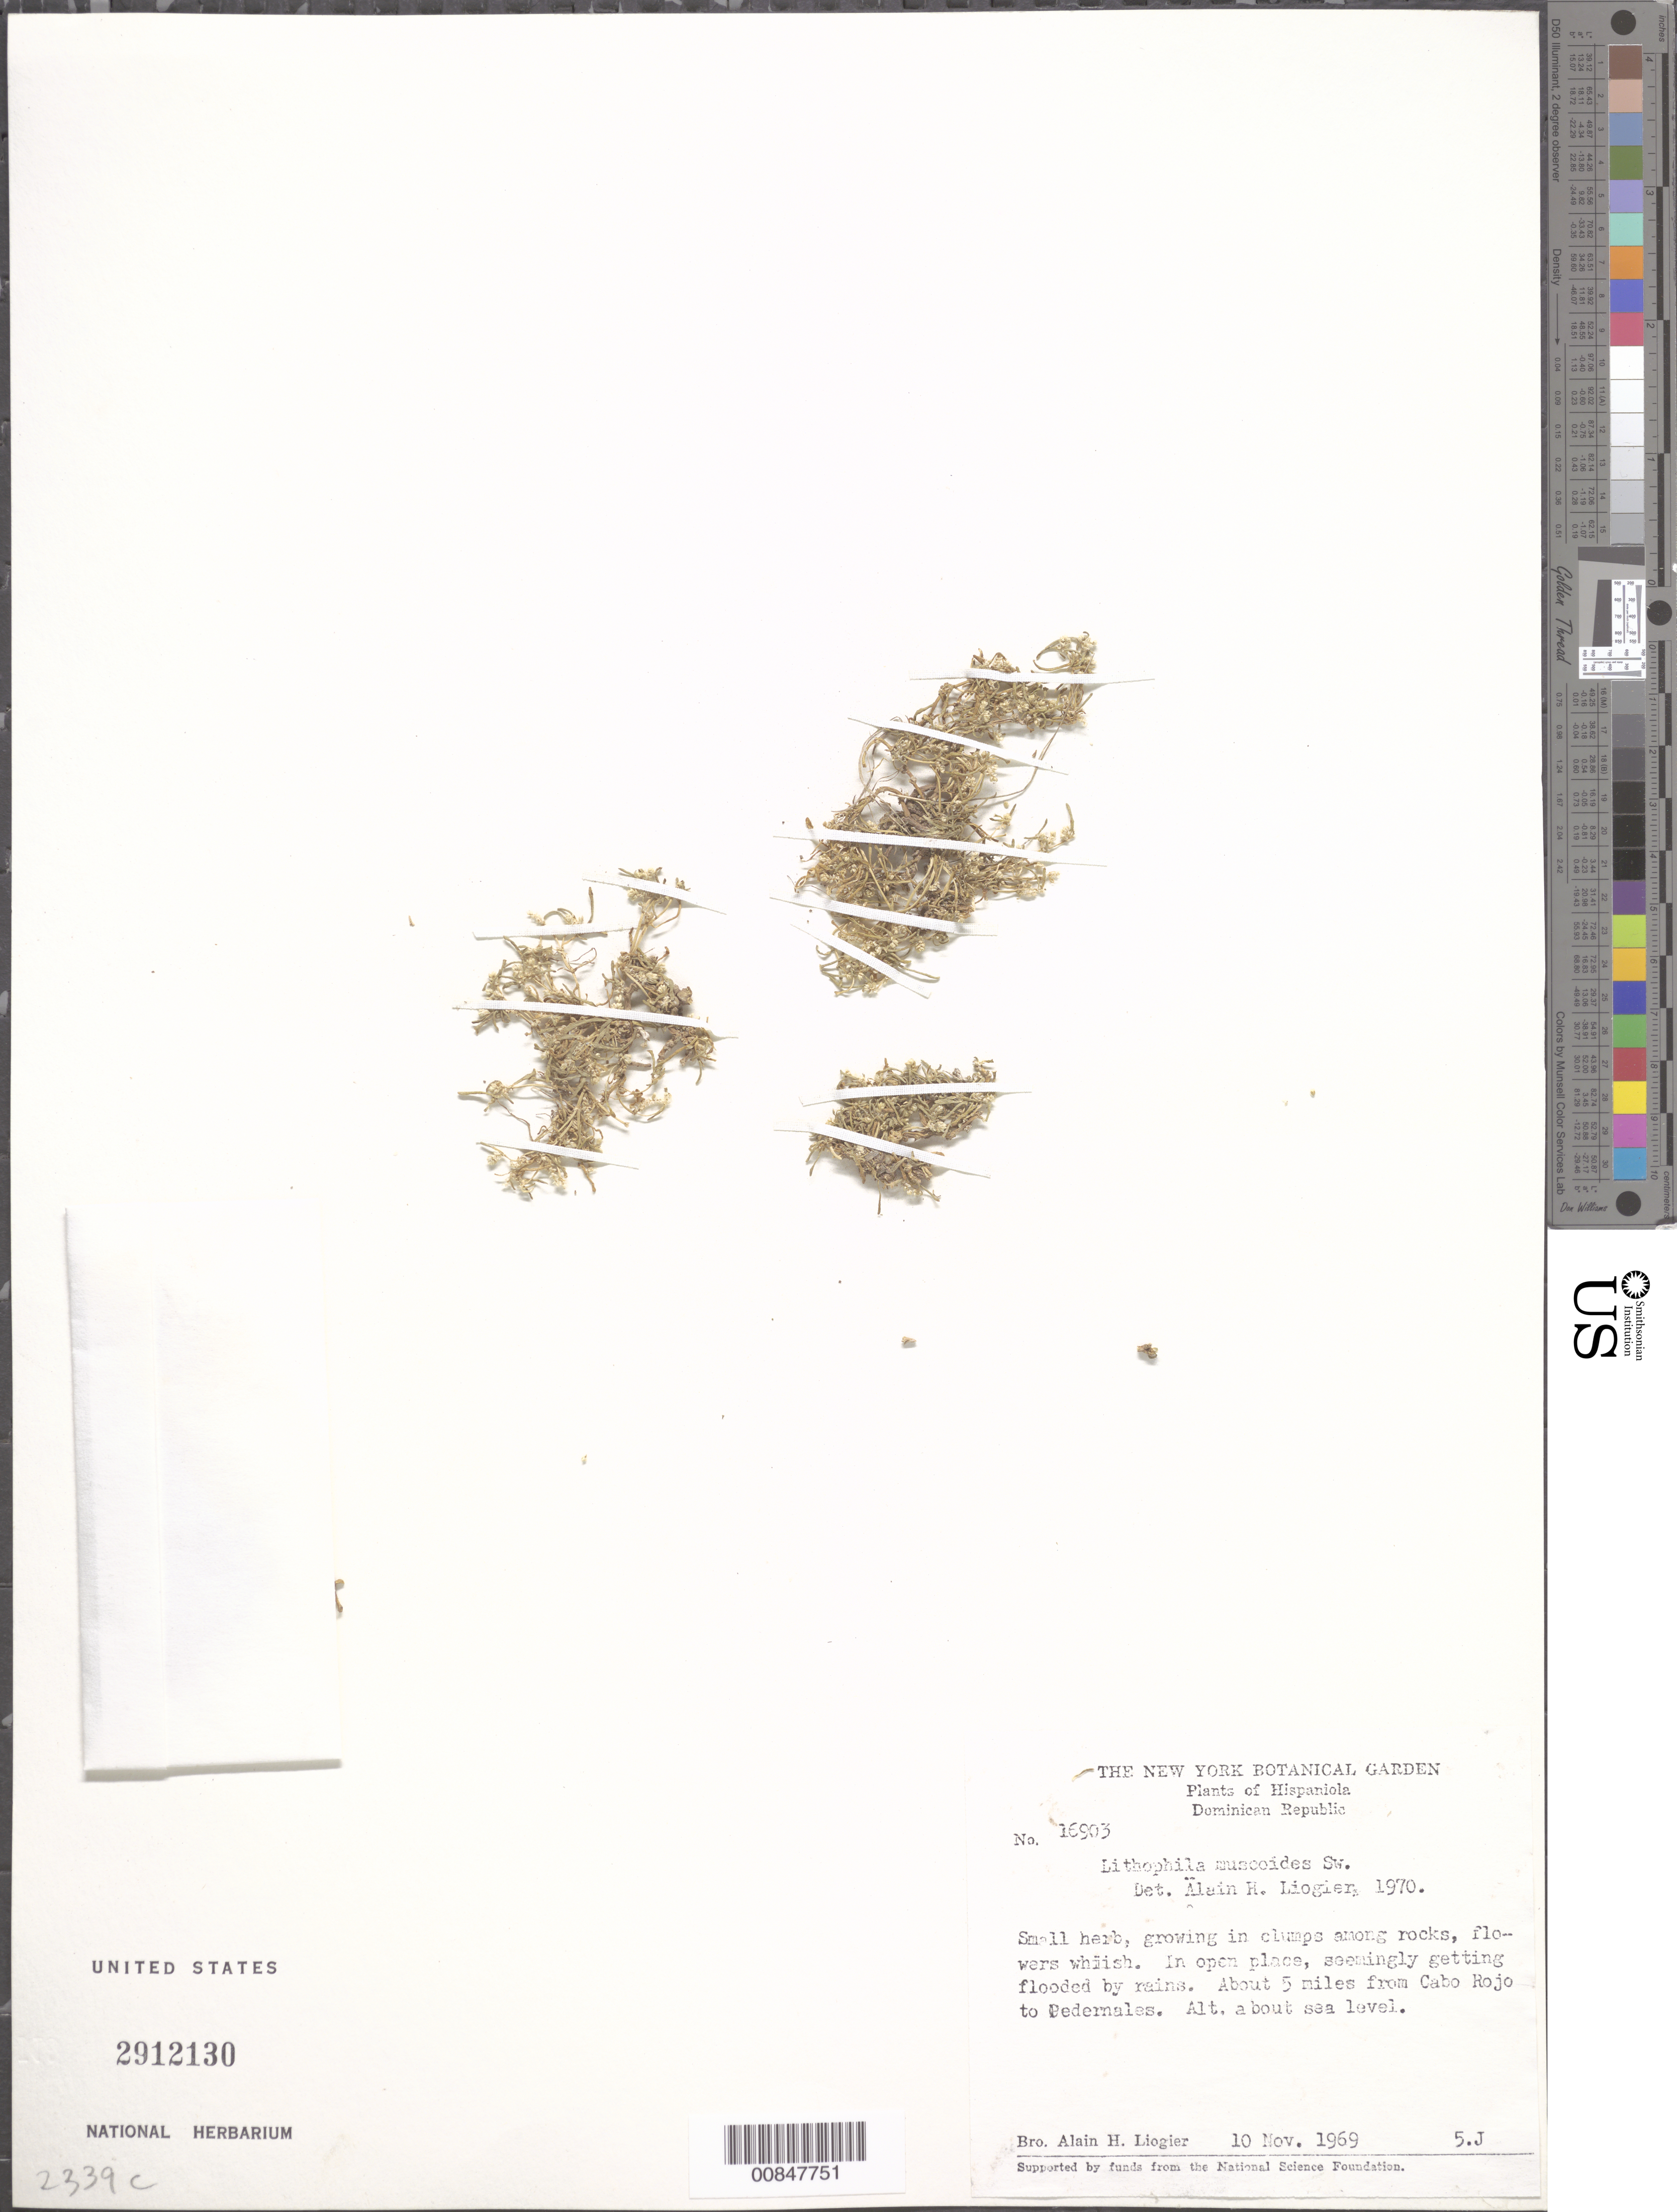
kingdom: Plantae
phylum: Tracheophyta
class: Magnoliopsida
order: Caryophyllales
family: Amaranthaceae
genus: Gomphrena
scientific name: Gomphrena muscoides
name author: (Sw.) T. Ortuño & Borsch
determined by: Strong, Mark T., (BOT), Smithsonian Institution - National Museum of Natural History (UNITED STATES)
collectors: A. H. Liogier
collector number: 16903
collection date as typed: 10 Nov 1969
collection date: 1969-11-10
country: Dominican Republic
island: Hispaniola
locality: About 5 miles from Cabo Rojo to Pedernales.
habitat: Among rocks. In open place, seemingly getting flooded by rains.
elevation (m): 0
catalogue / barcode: US 2912130